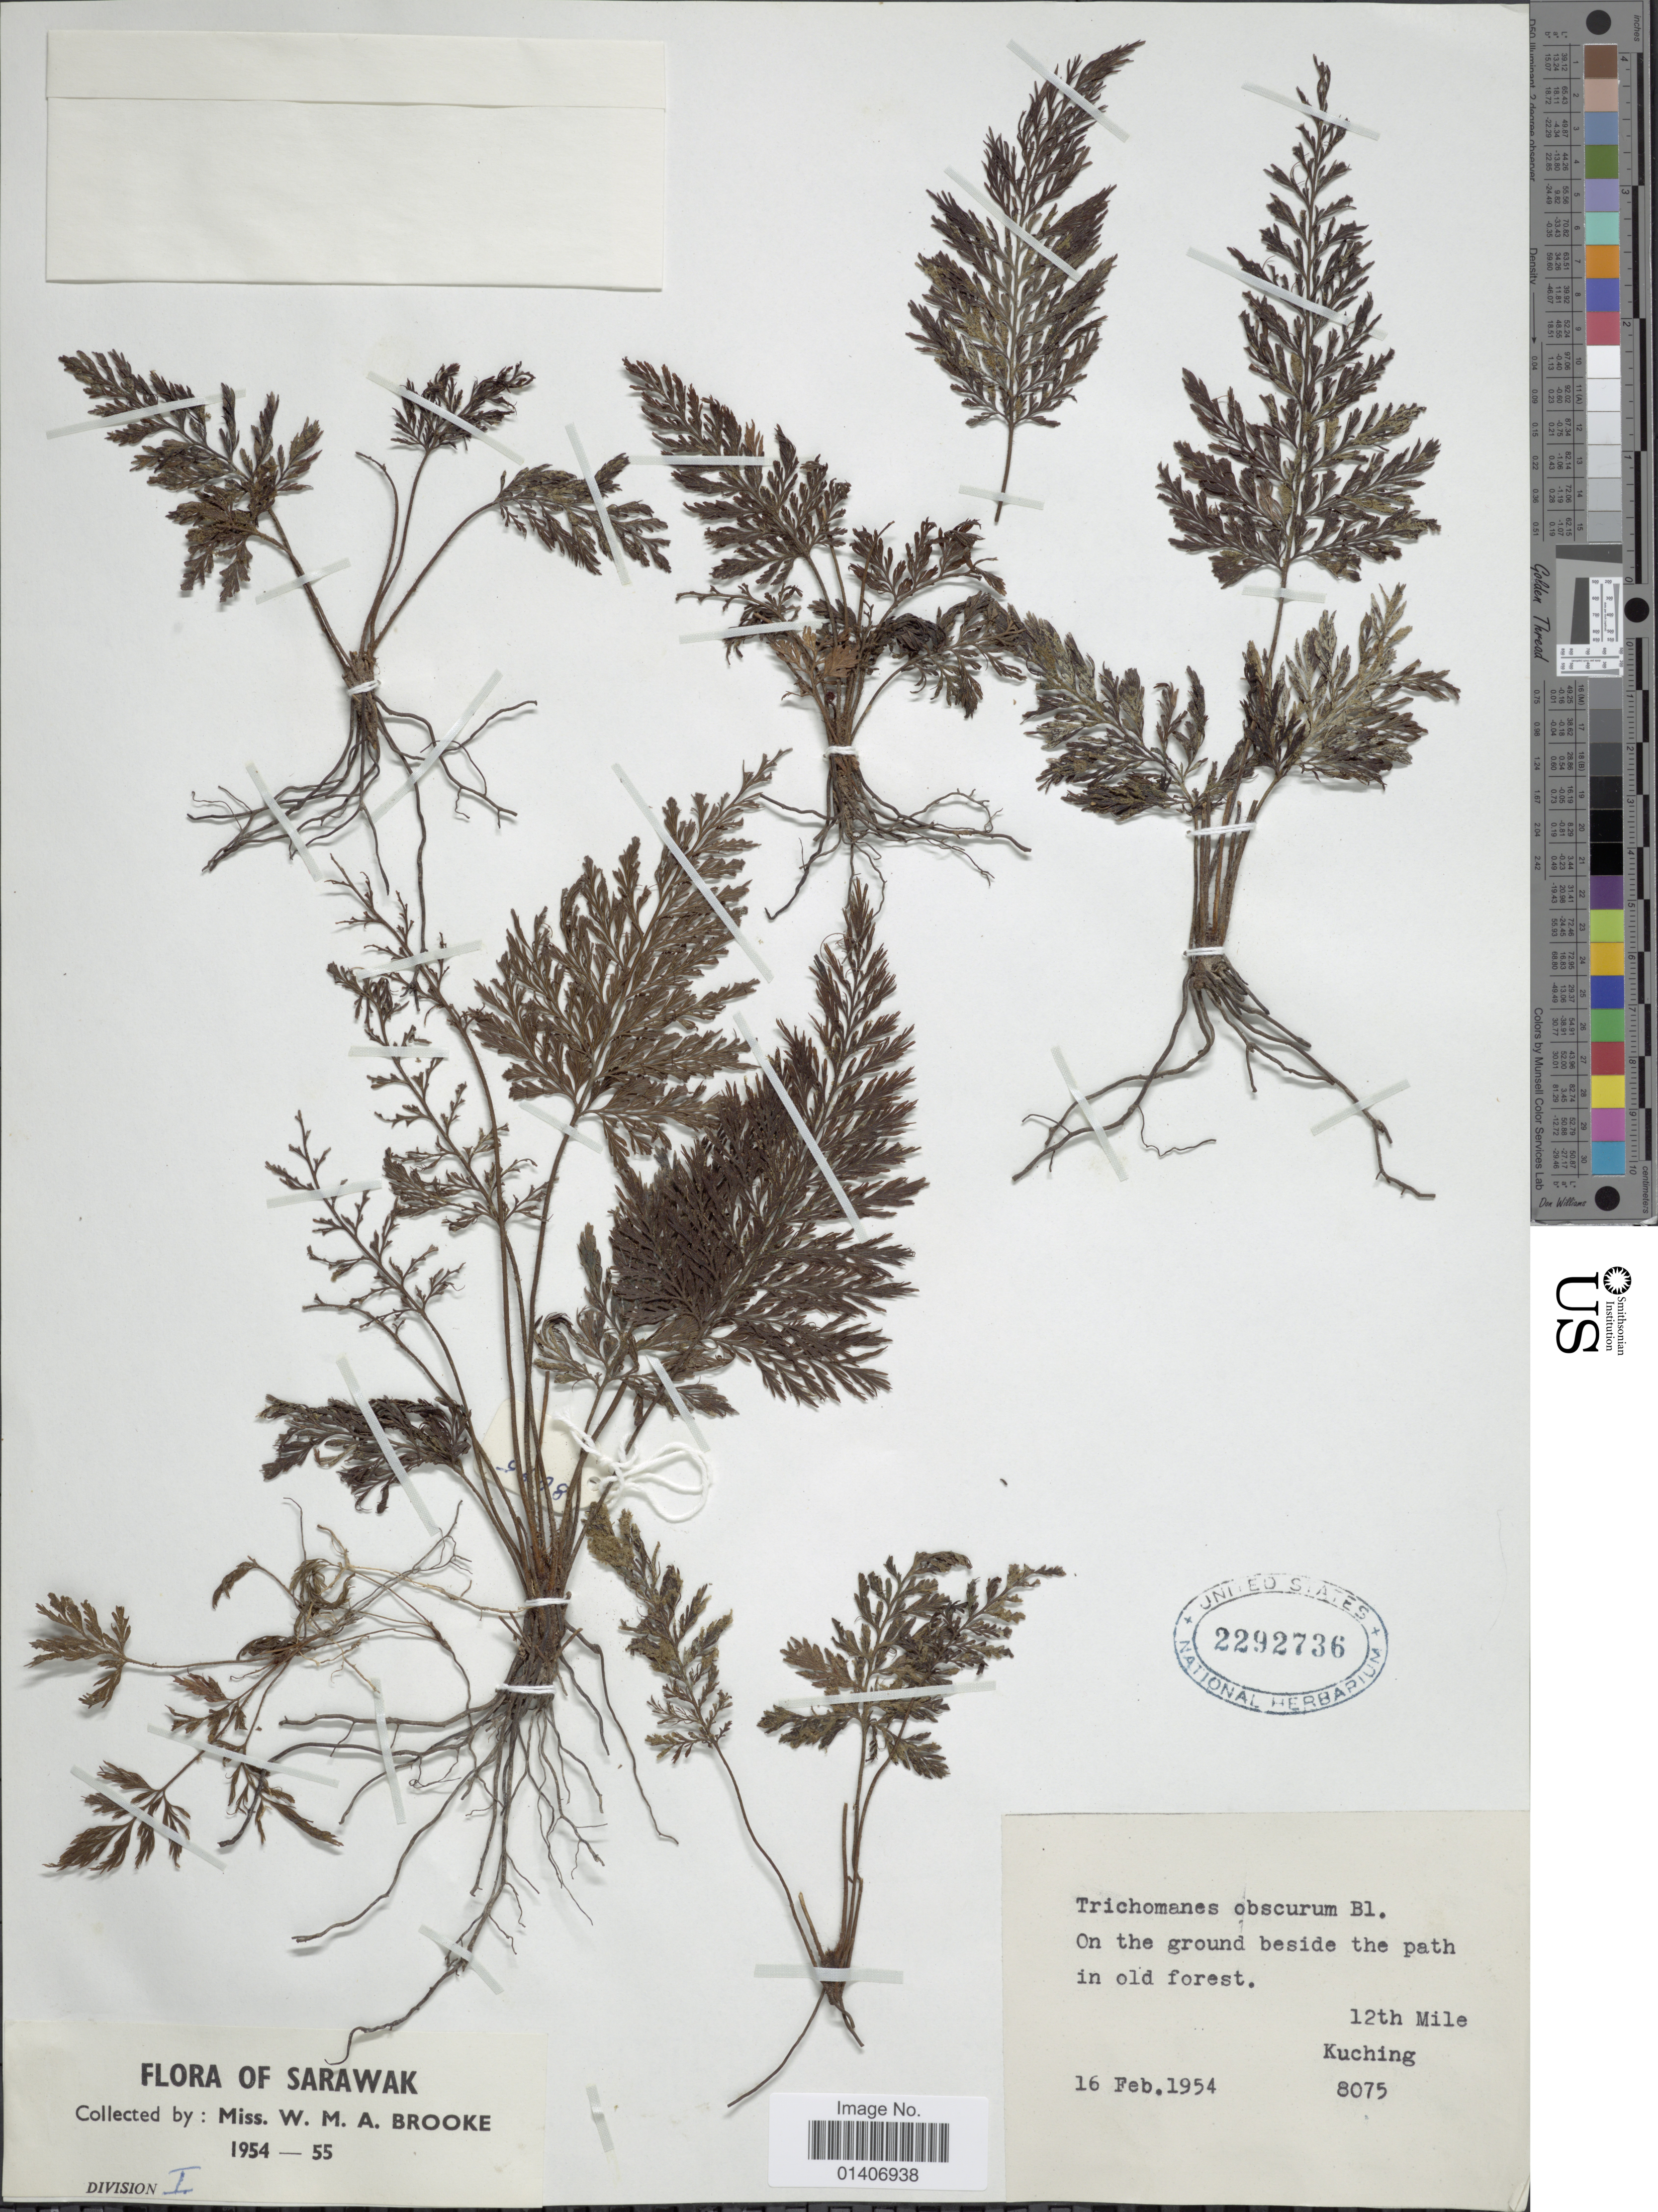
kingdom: Plantae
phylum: Tracheophyta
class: Polypodiopsida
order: Hymenophyllales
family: Hymenophyllaceae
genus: Abrodictyum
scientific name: Abrodictyum obscurum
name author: (Blume) Ebihara & K. Iwats.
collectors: W. Brooke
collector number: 8075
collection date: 1954-02-16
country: Malaysia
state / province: Sarawak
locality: Sarawak, On the ground beside the path in old forest, 12th mile Kuching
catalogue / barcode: US 292736